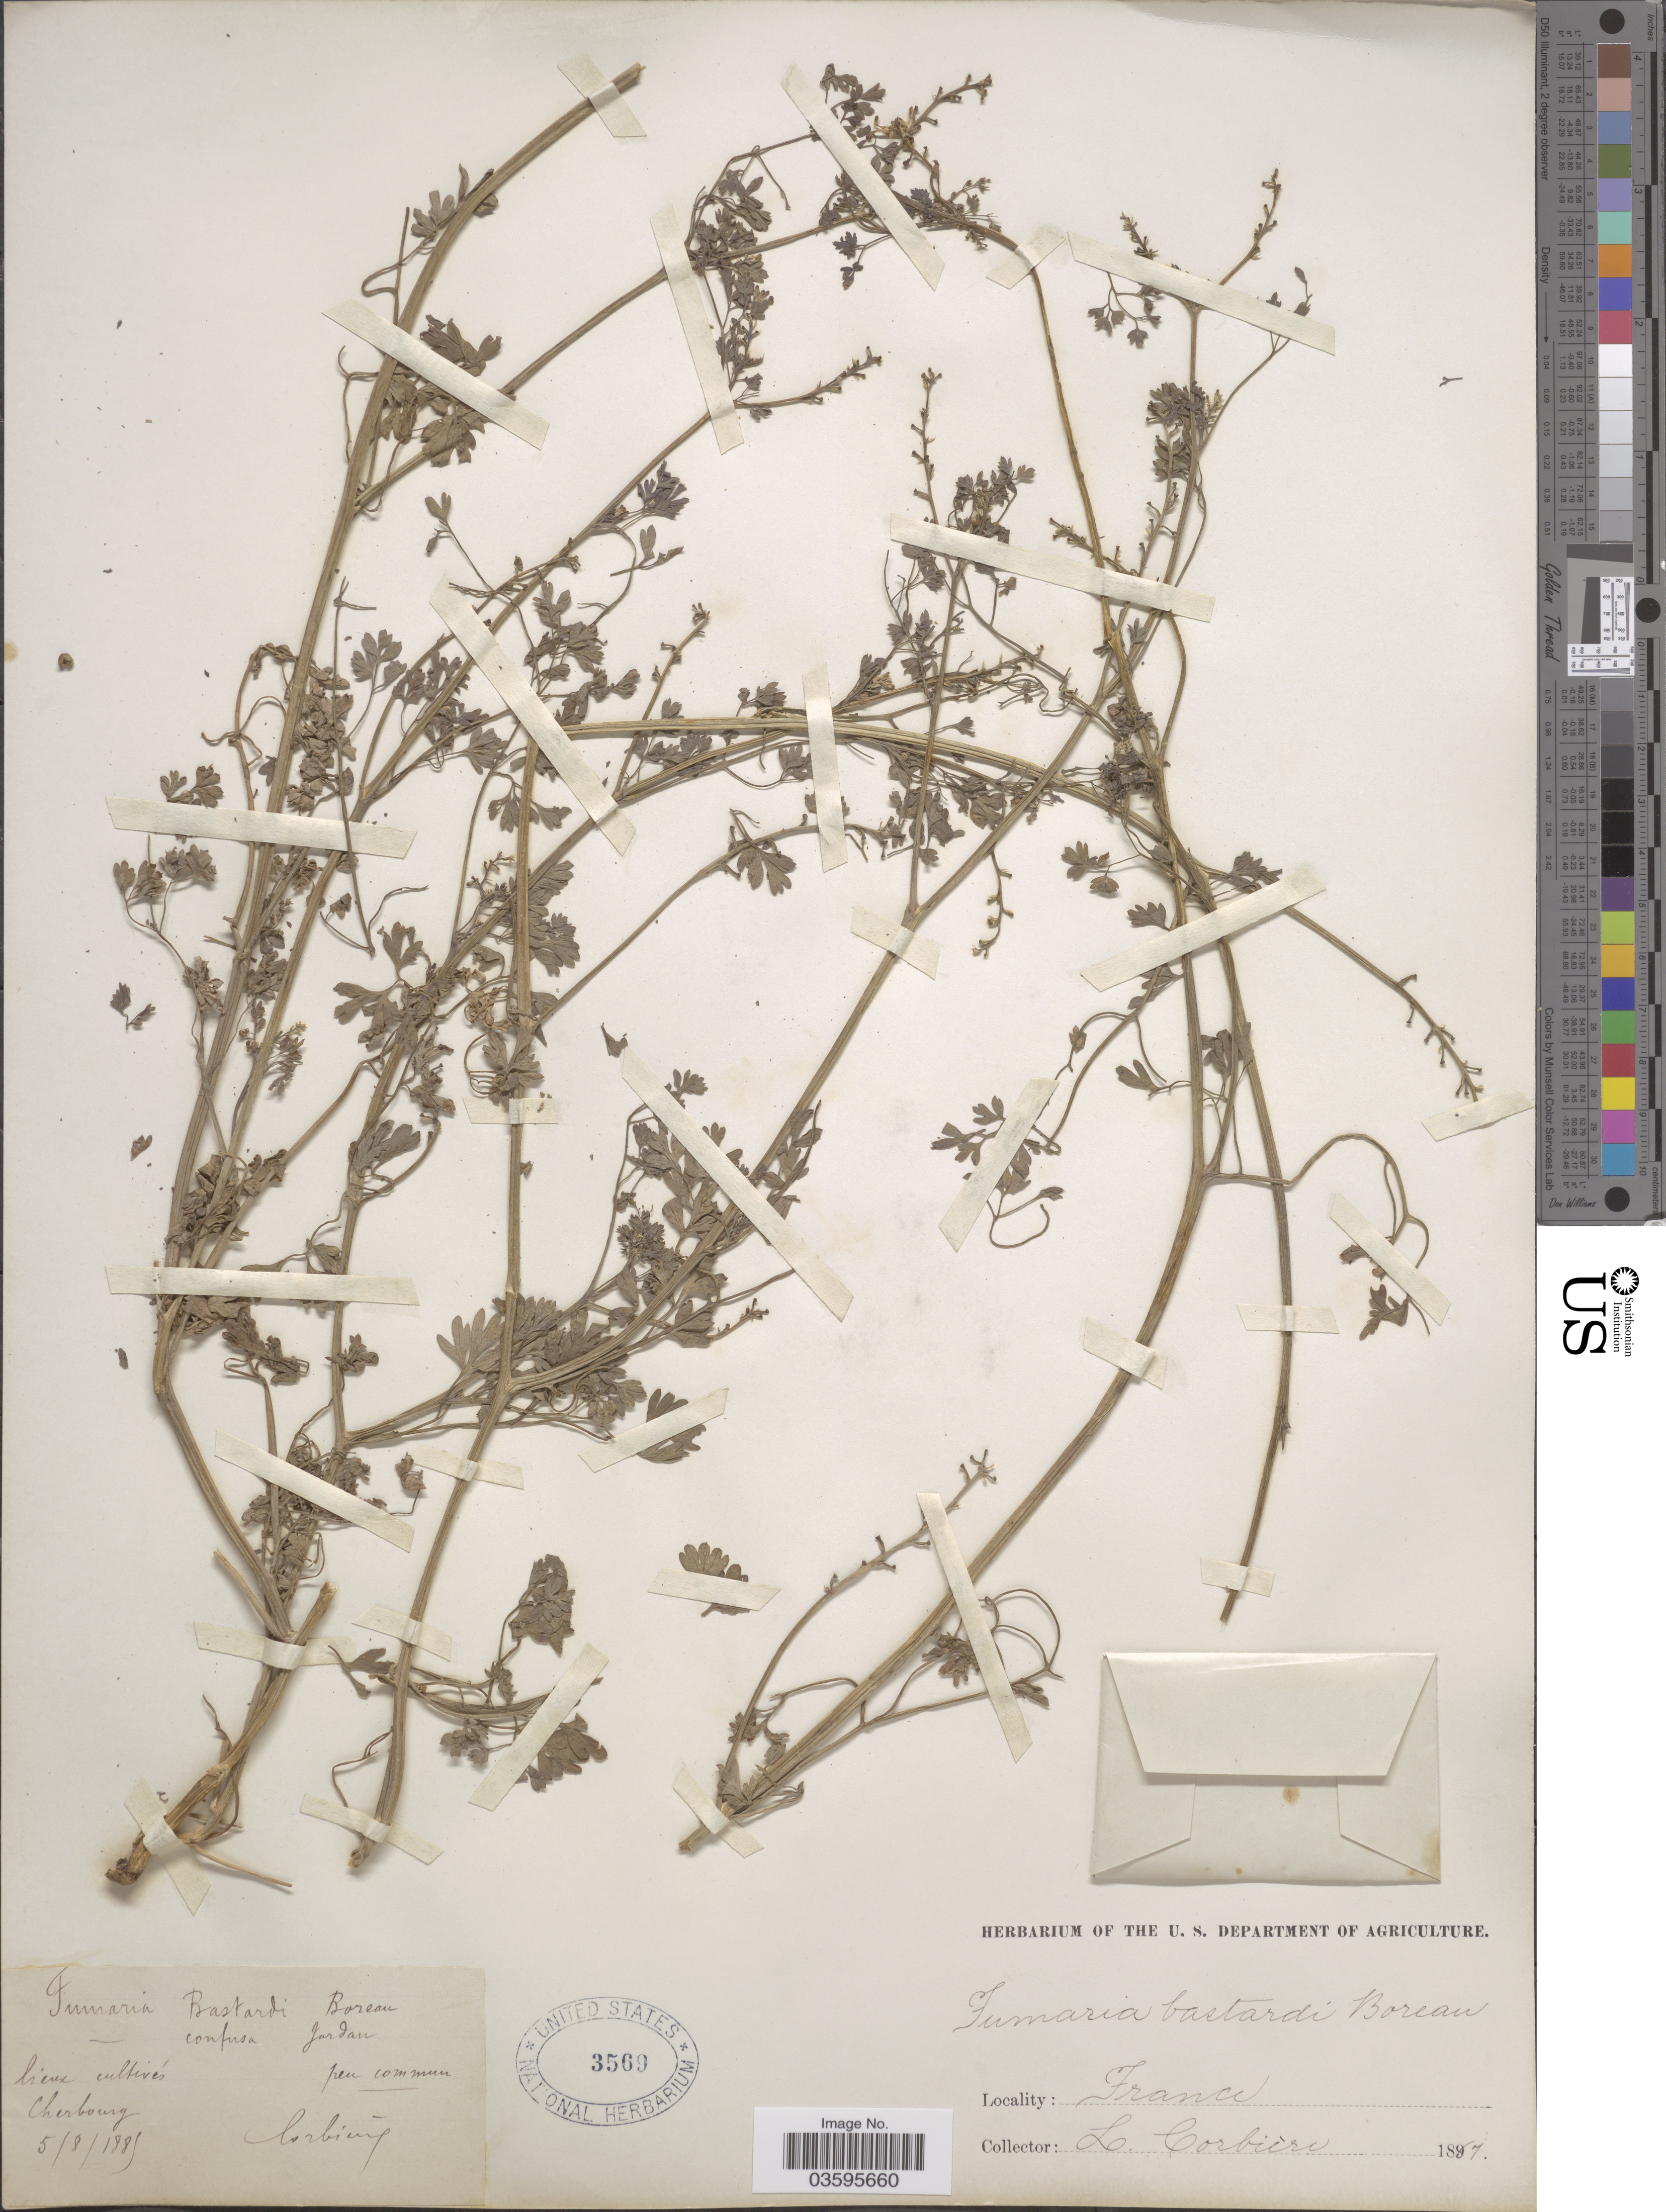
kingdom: Plantae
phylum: Tracheophyta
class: Magnoliopsida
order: Ranunculales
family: Papaveraceae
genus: Fumaria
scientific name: Fumaria bastardii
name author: Boreau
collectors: L. Corbière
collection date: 1885-08-05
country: France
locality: Lieux cultivés Cherbourg.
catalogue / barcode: US 3569